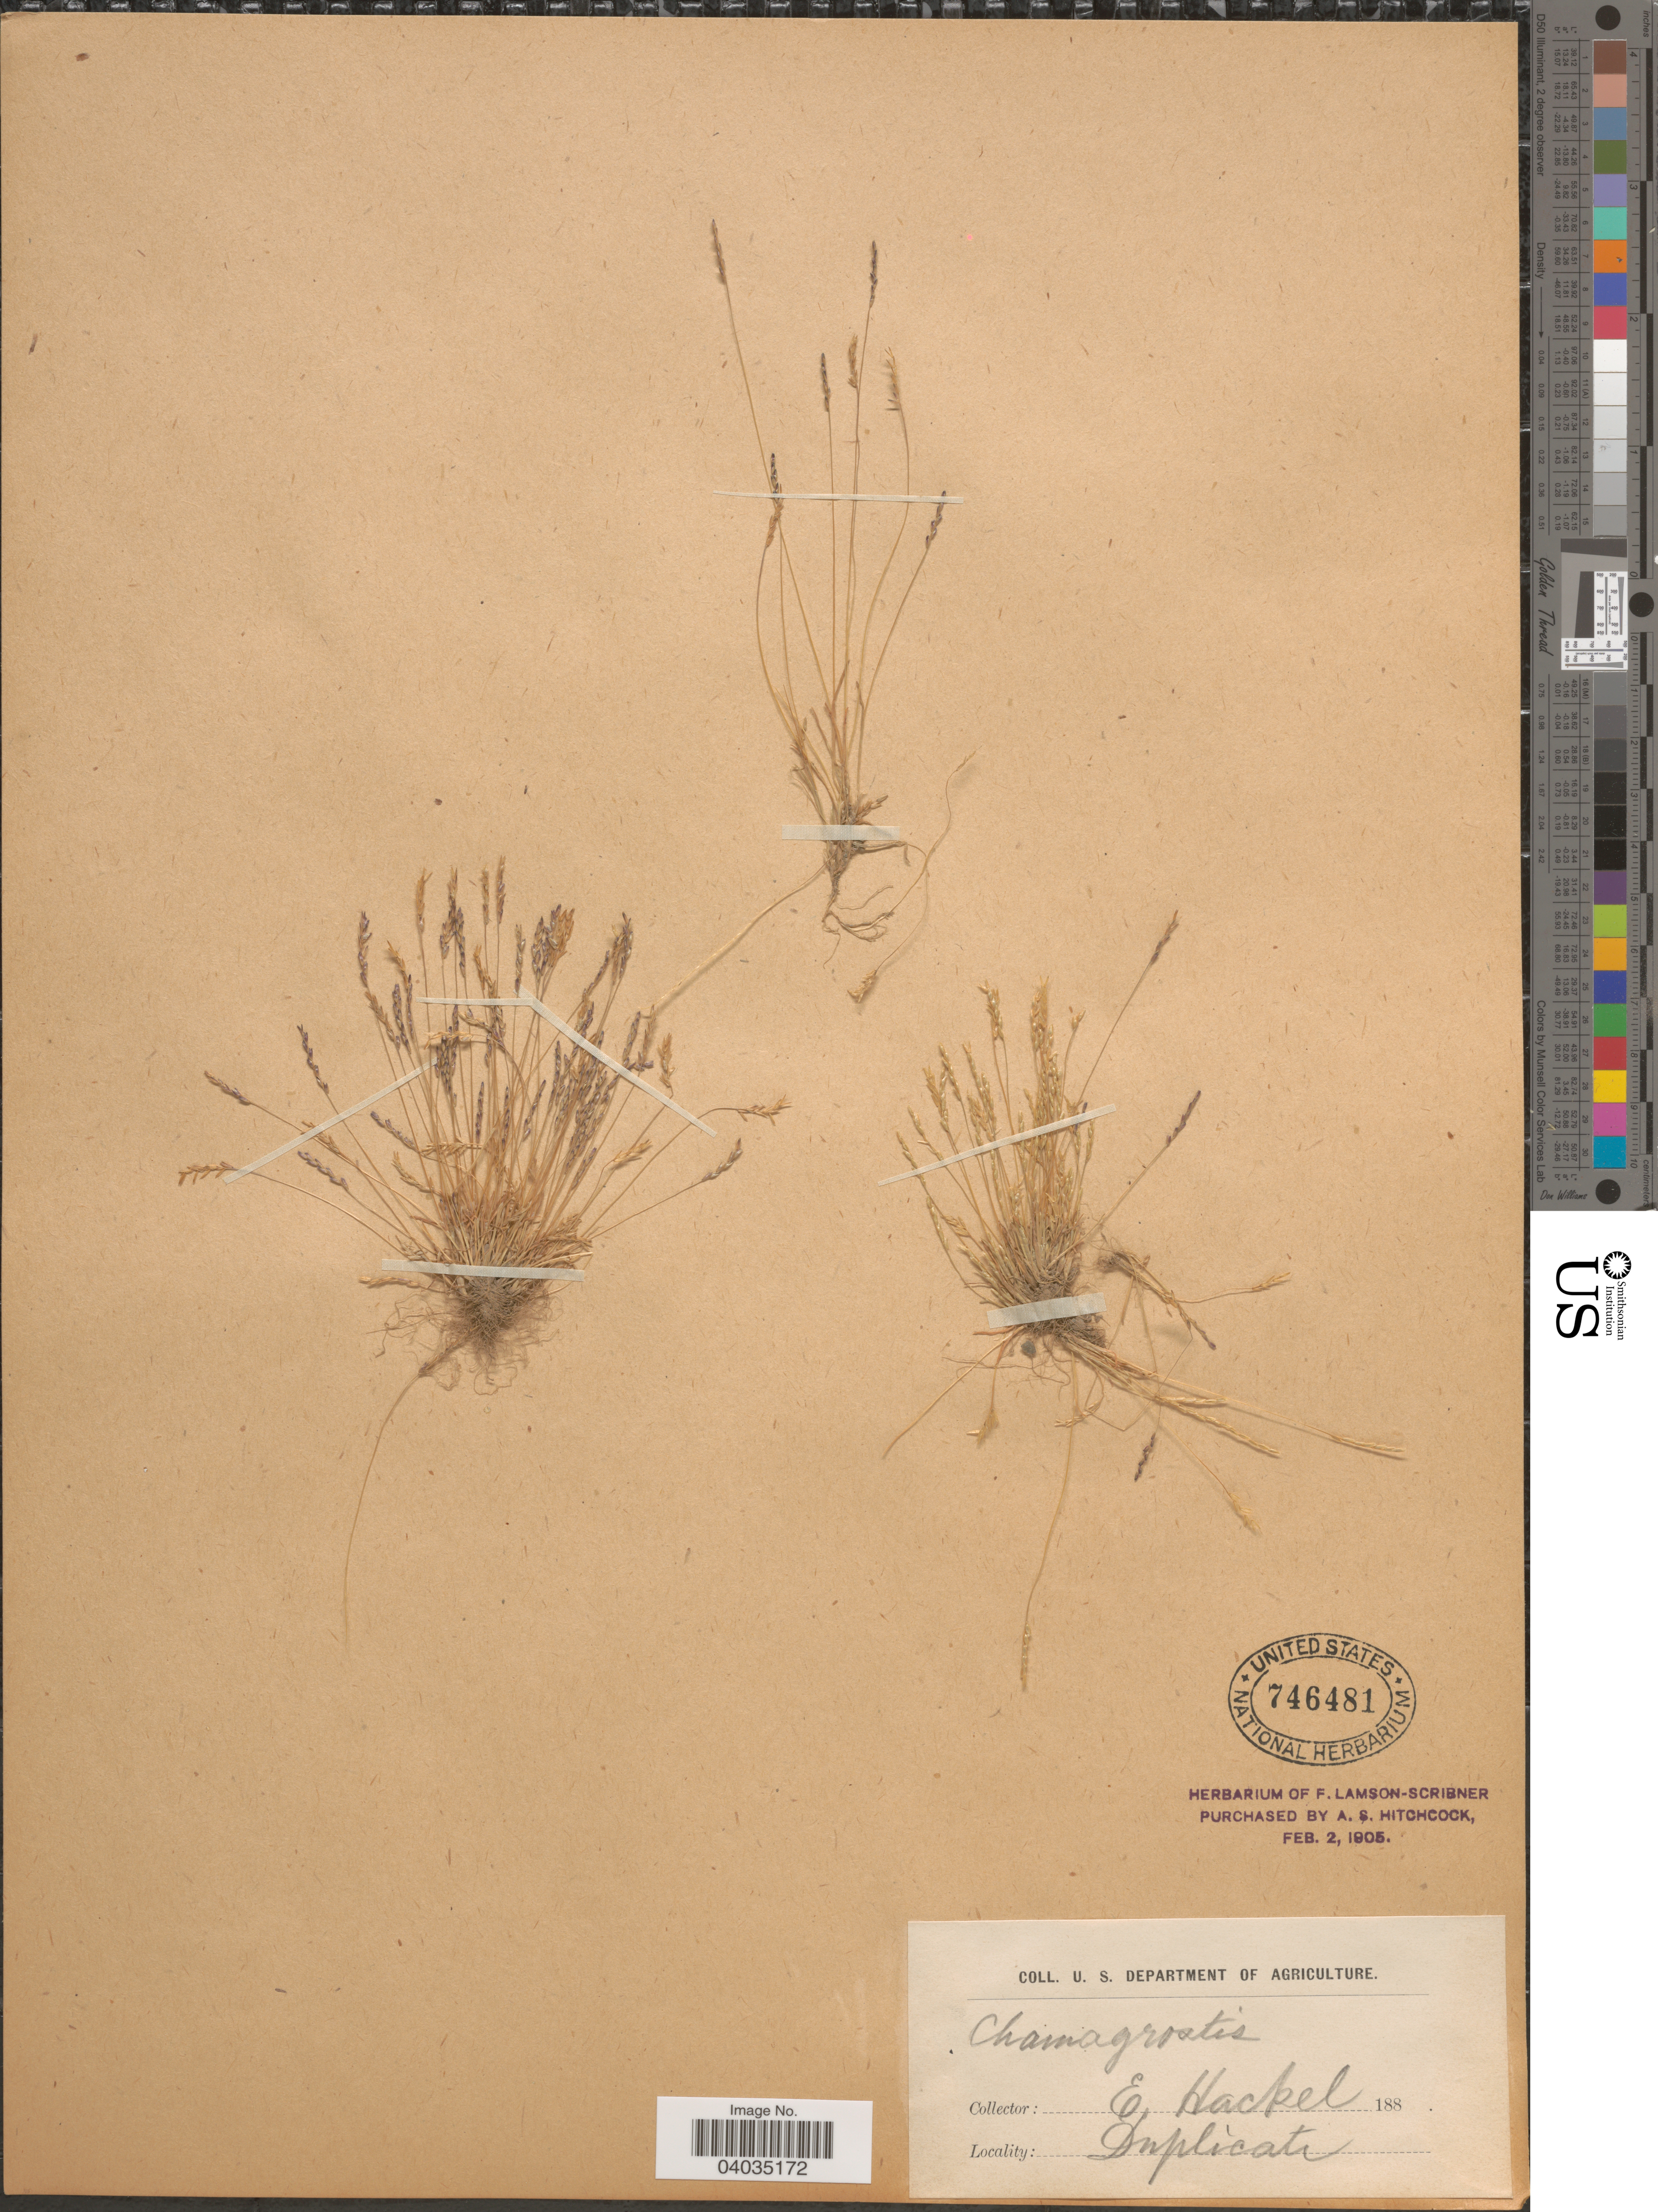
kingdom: Plantae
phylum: Tracheophyta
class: Liliopsida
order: Poales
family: Poaceae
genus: Mibora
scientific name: Mibora minima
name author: (L.) Desv.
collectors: E. Hackel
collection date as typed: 188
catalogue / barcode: US 746481